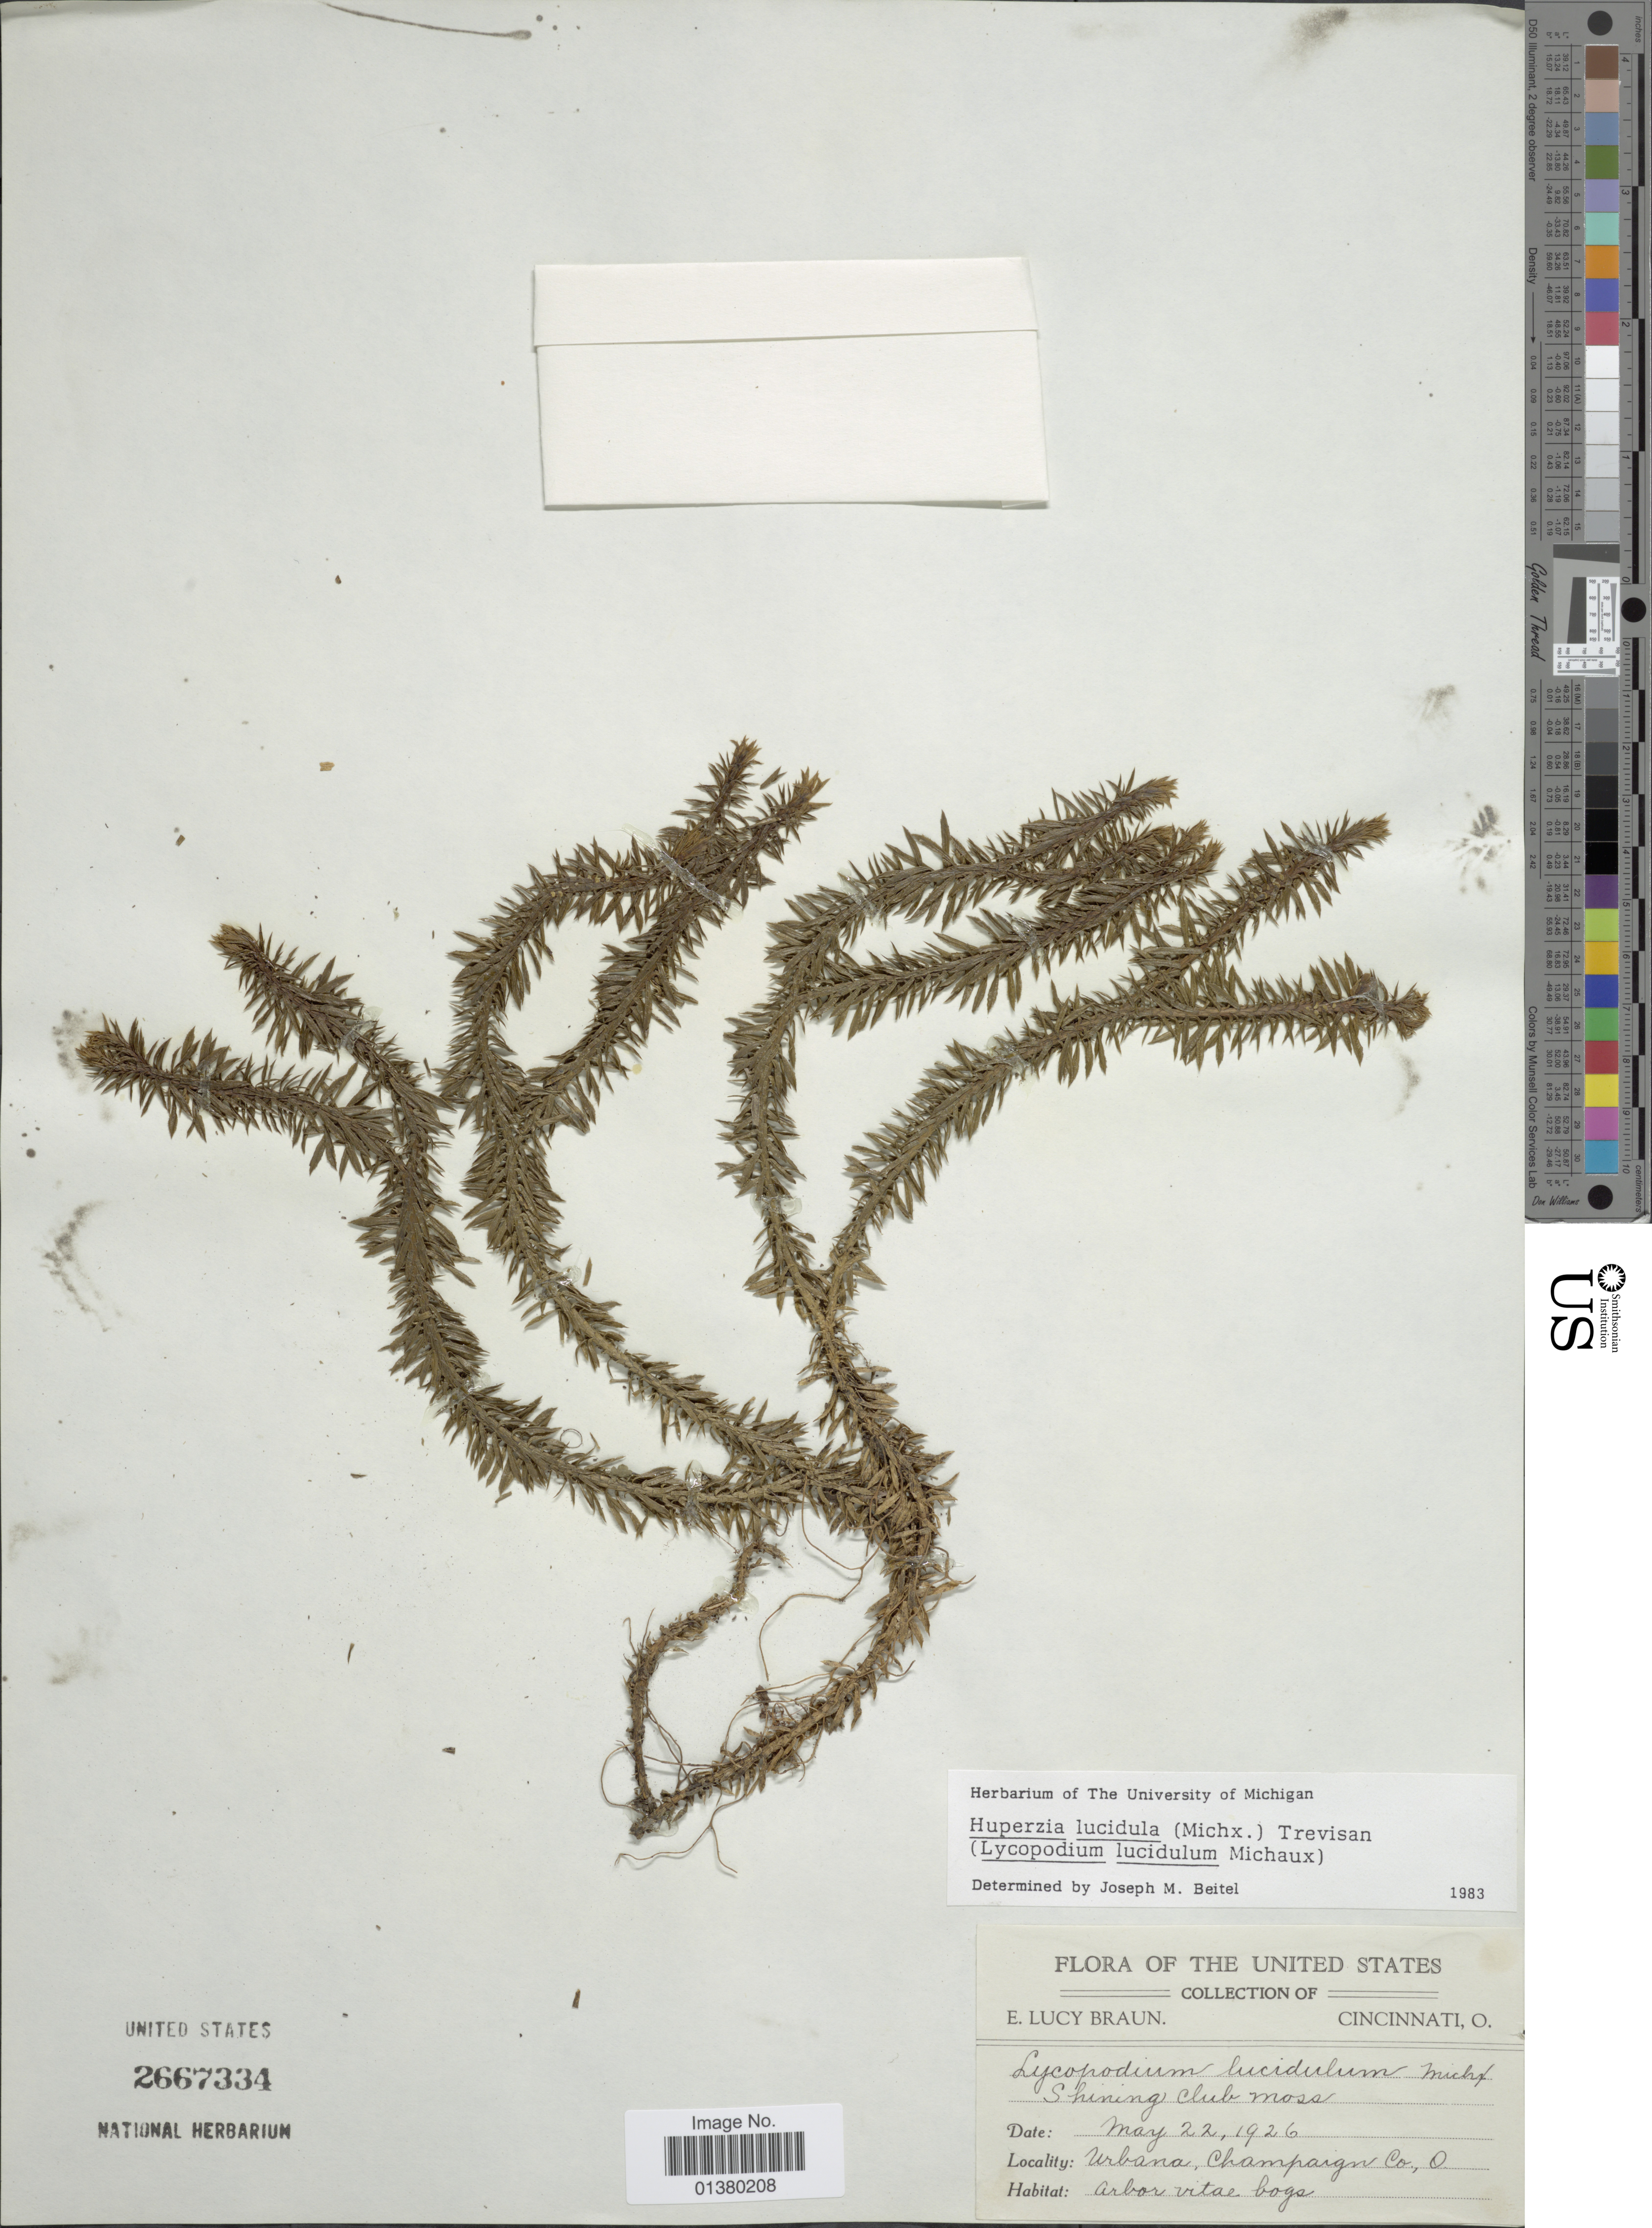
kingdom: Plantae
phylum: Tracheophyta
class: Lycopodiopsida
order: Lycopodiales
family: Lycopodiaceae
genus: Huperzia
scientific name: Huperzia lucidula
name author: (Michx.) Trevis.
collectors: E. L. Braun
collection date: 1926-05-22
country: United States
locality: Urbana, Champaign Co; O.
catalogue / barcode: US 2667334